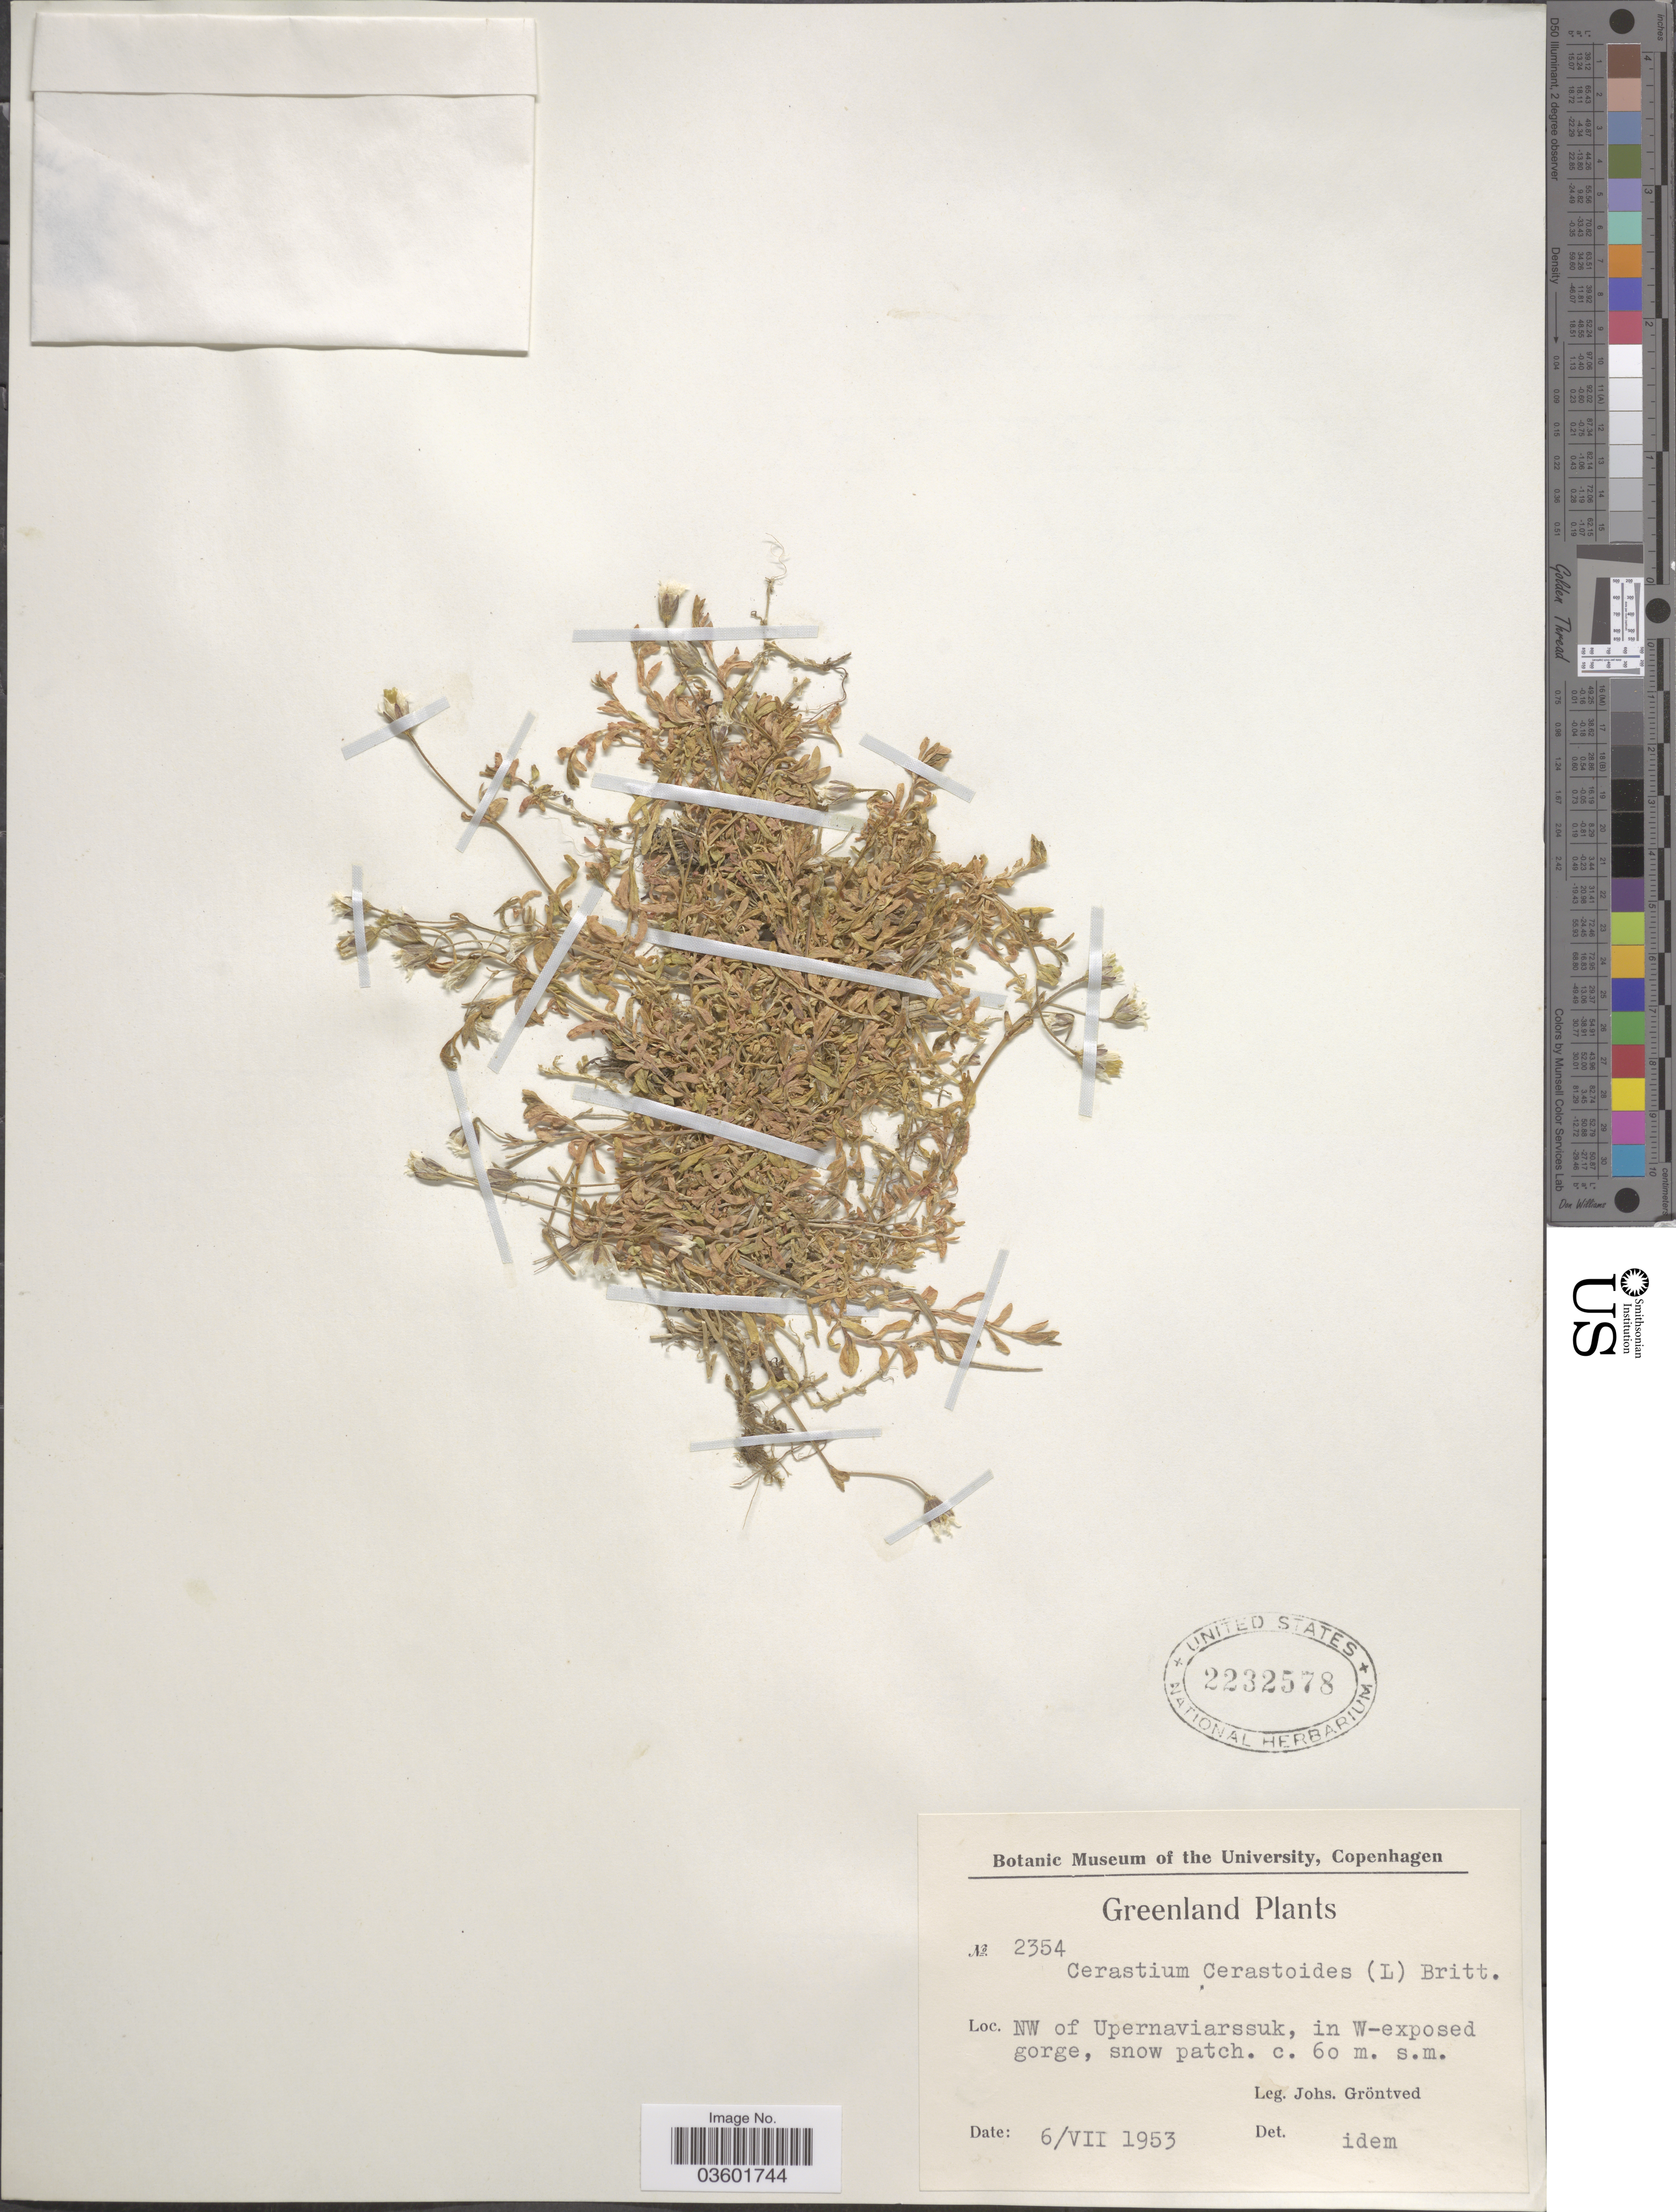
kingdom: Plantae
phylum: Tracheophyta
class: Magnoliopsida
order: Caryophyllales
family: Caryophyllaceae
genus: Cerastium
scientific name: Cerastium cerastoides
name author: (L.) Britton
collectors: J. Gröntved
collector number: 2354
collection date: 1953-07-06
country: Greenland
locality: NW of Upernaviarssuk, in W-exposed gorge.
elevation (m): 60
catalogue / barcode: US 2232578